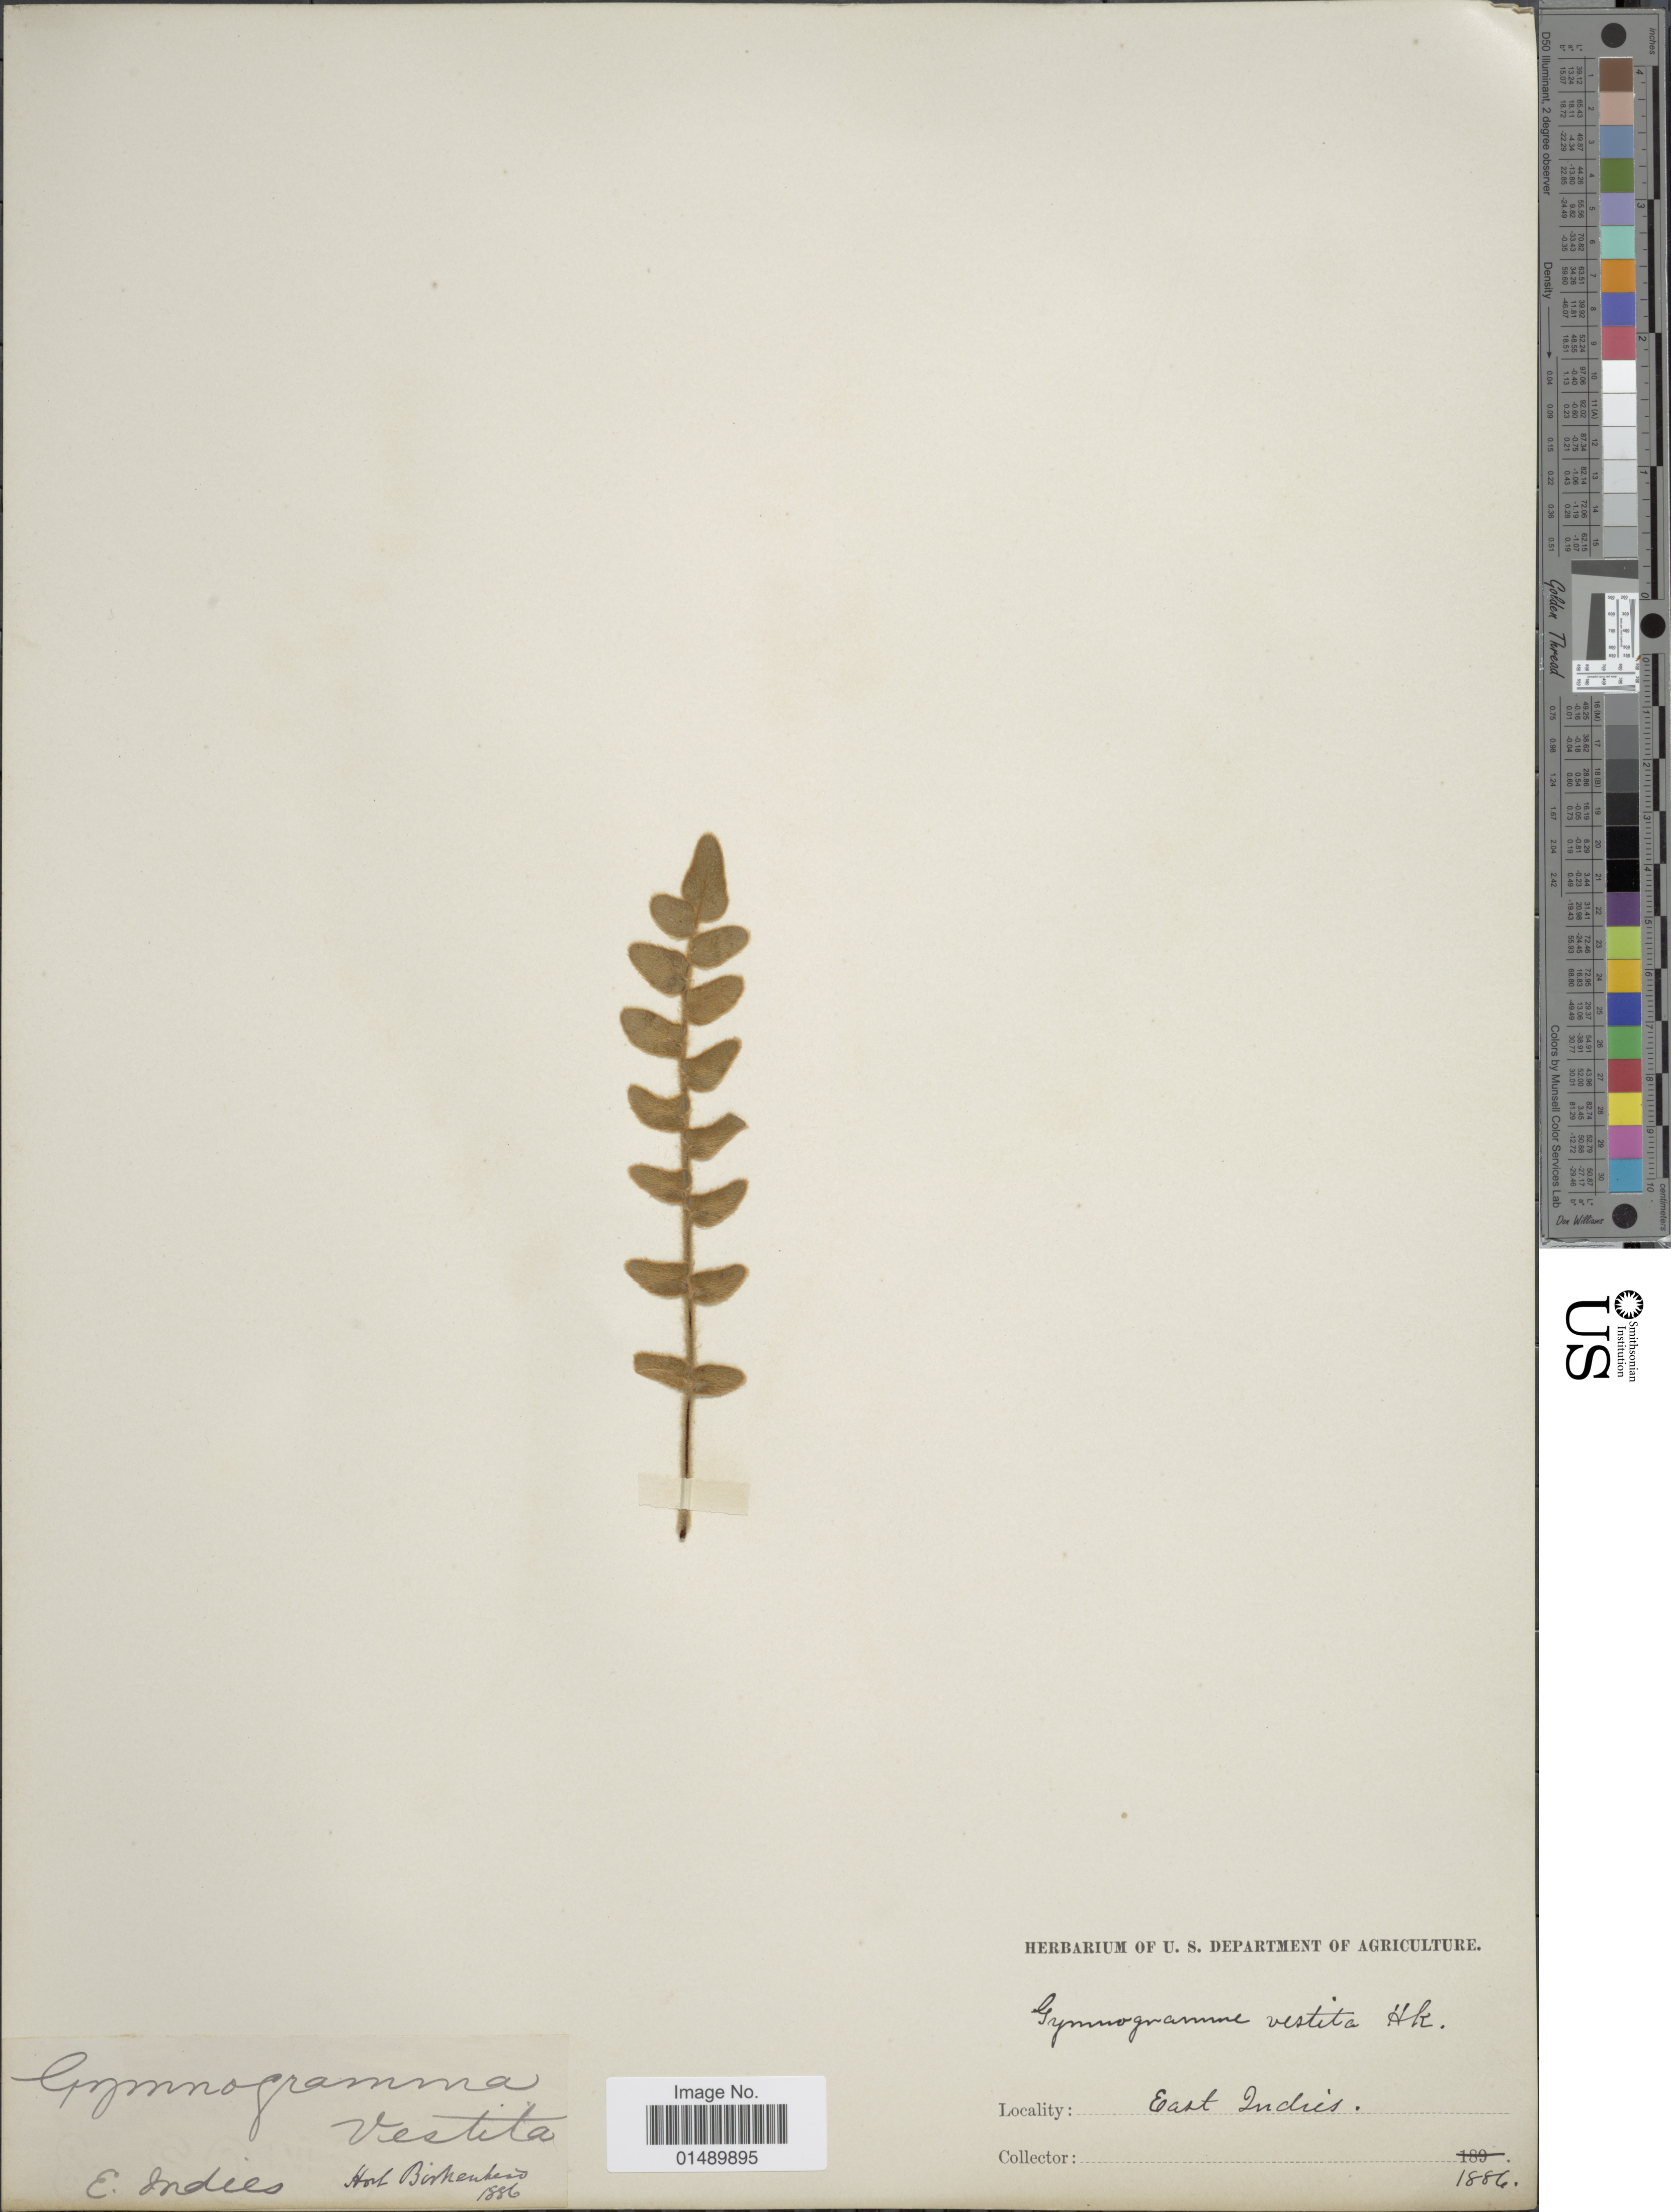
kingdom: Plantae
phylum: Tracheophyta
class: Polypodiopsida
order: Polypodiales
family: Pteridaceae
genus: Paragymnopteris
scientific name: Paragymnopteris vestita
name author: (Wall. ex C. Presl) K.H. Shing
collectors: U.S. Department of Agriculture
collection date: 1886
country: India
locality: East Indies. Hort. Birkenhead.